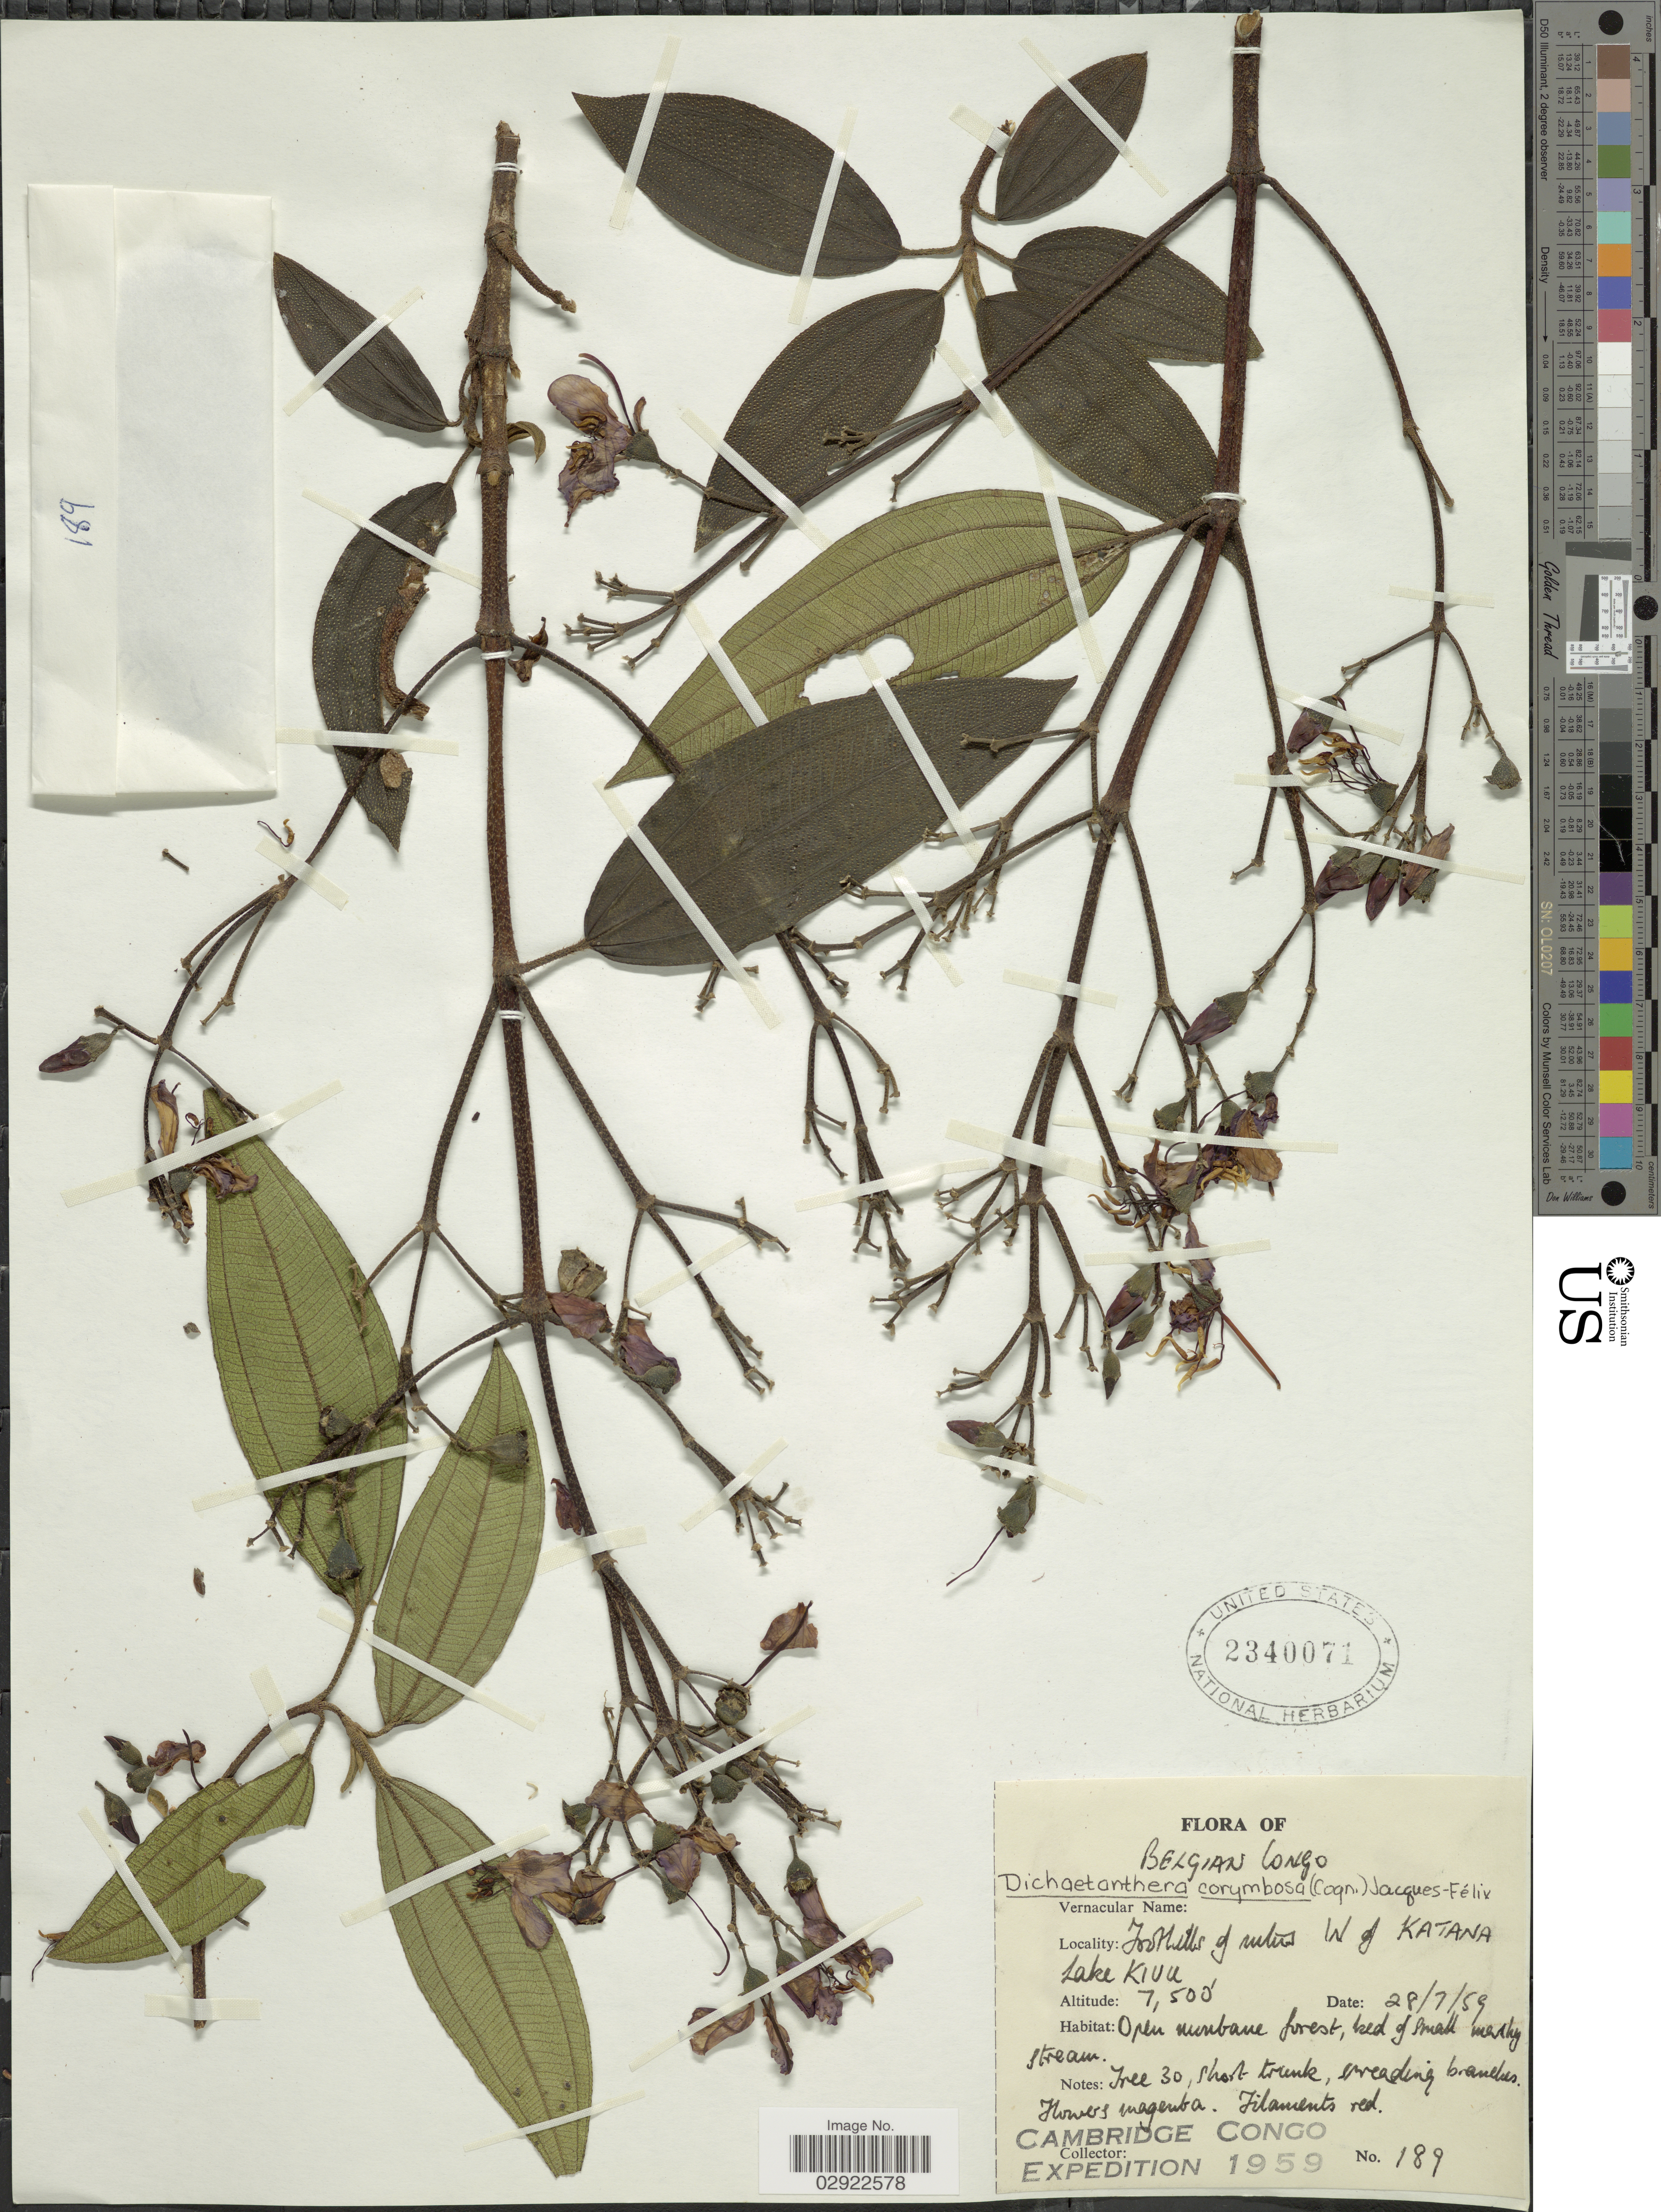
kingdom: Plantae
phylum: Tracheophyta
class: Magnoliopsida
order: Myrtales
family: Melastomataceae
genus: Dichaetanthera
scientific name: Dichaetanthera corymbosa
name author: (Cogn.) Jacq.-Fél.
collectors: Cambridge Congo Expedition 1959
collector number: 189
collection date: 1959-07-28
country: Congo, Democratic Republic of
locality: Foothills of mtns W of Katana, Lake Kivu.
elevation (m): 2286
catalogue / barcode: US 2340071